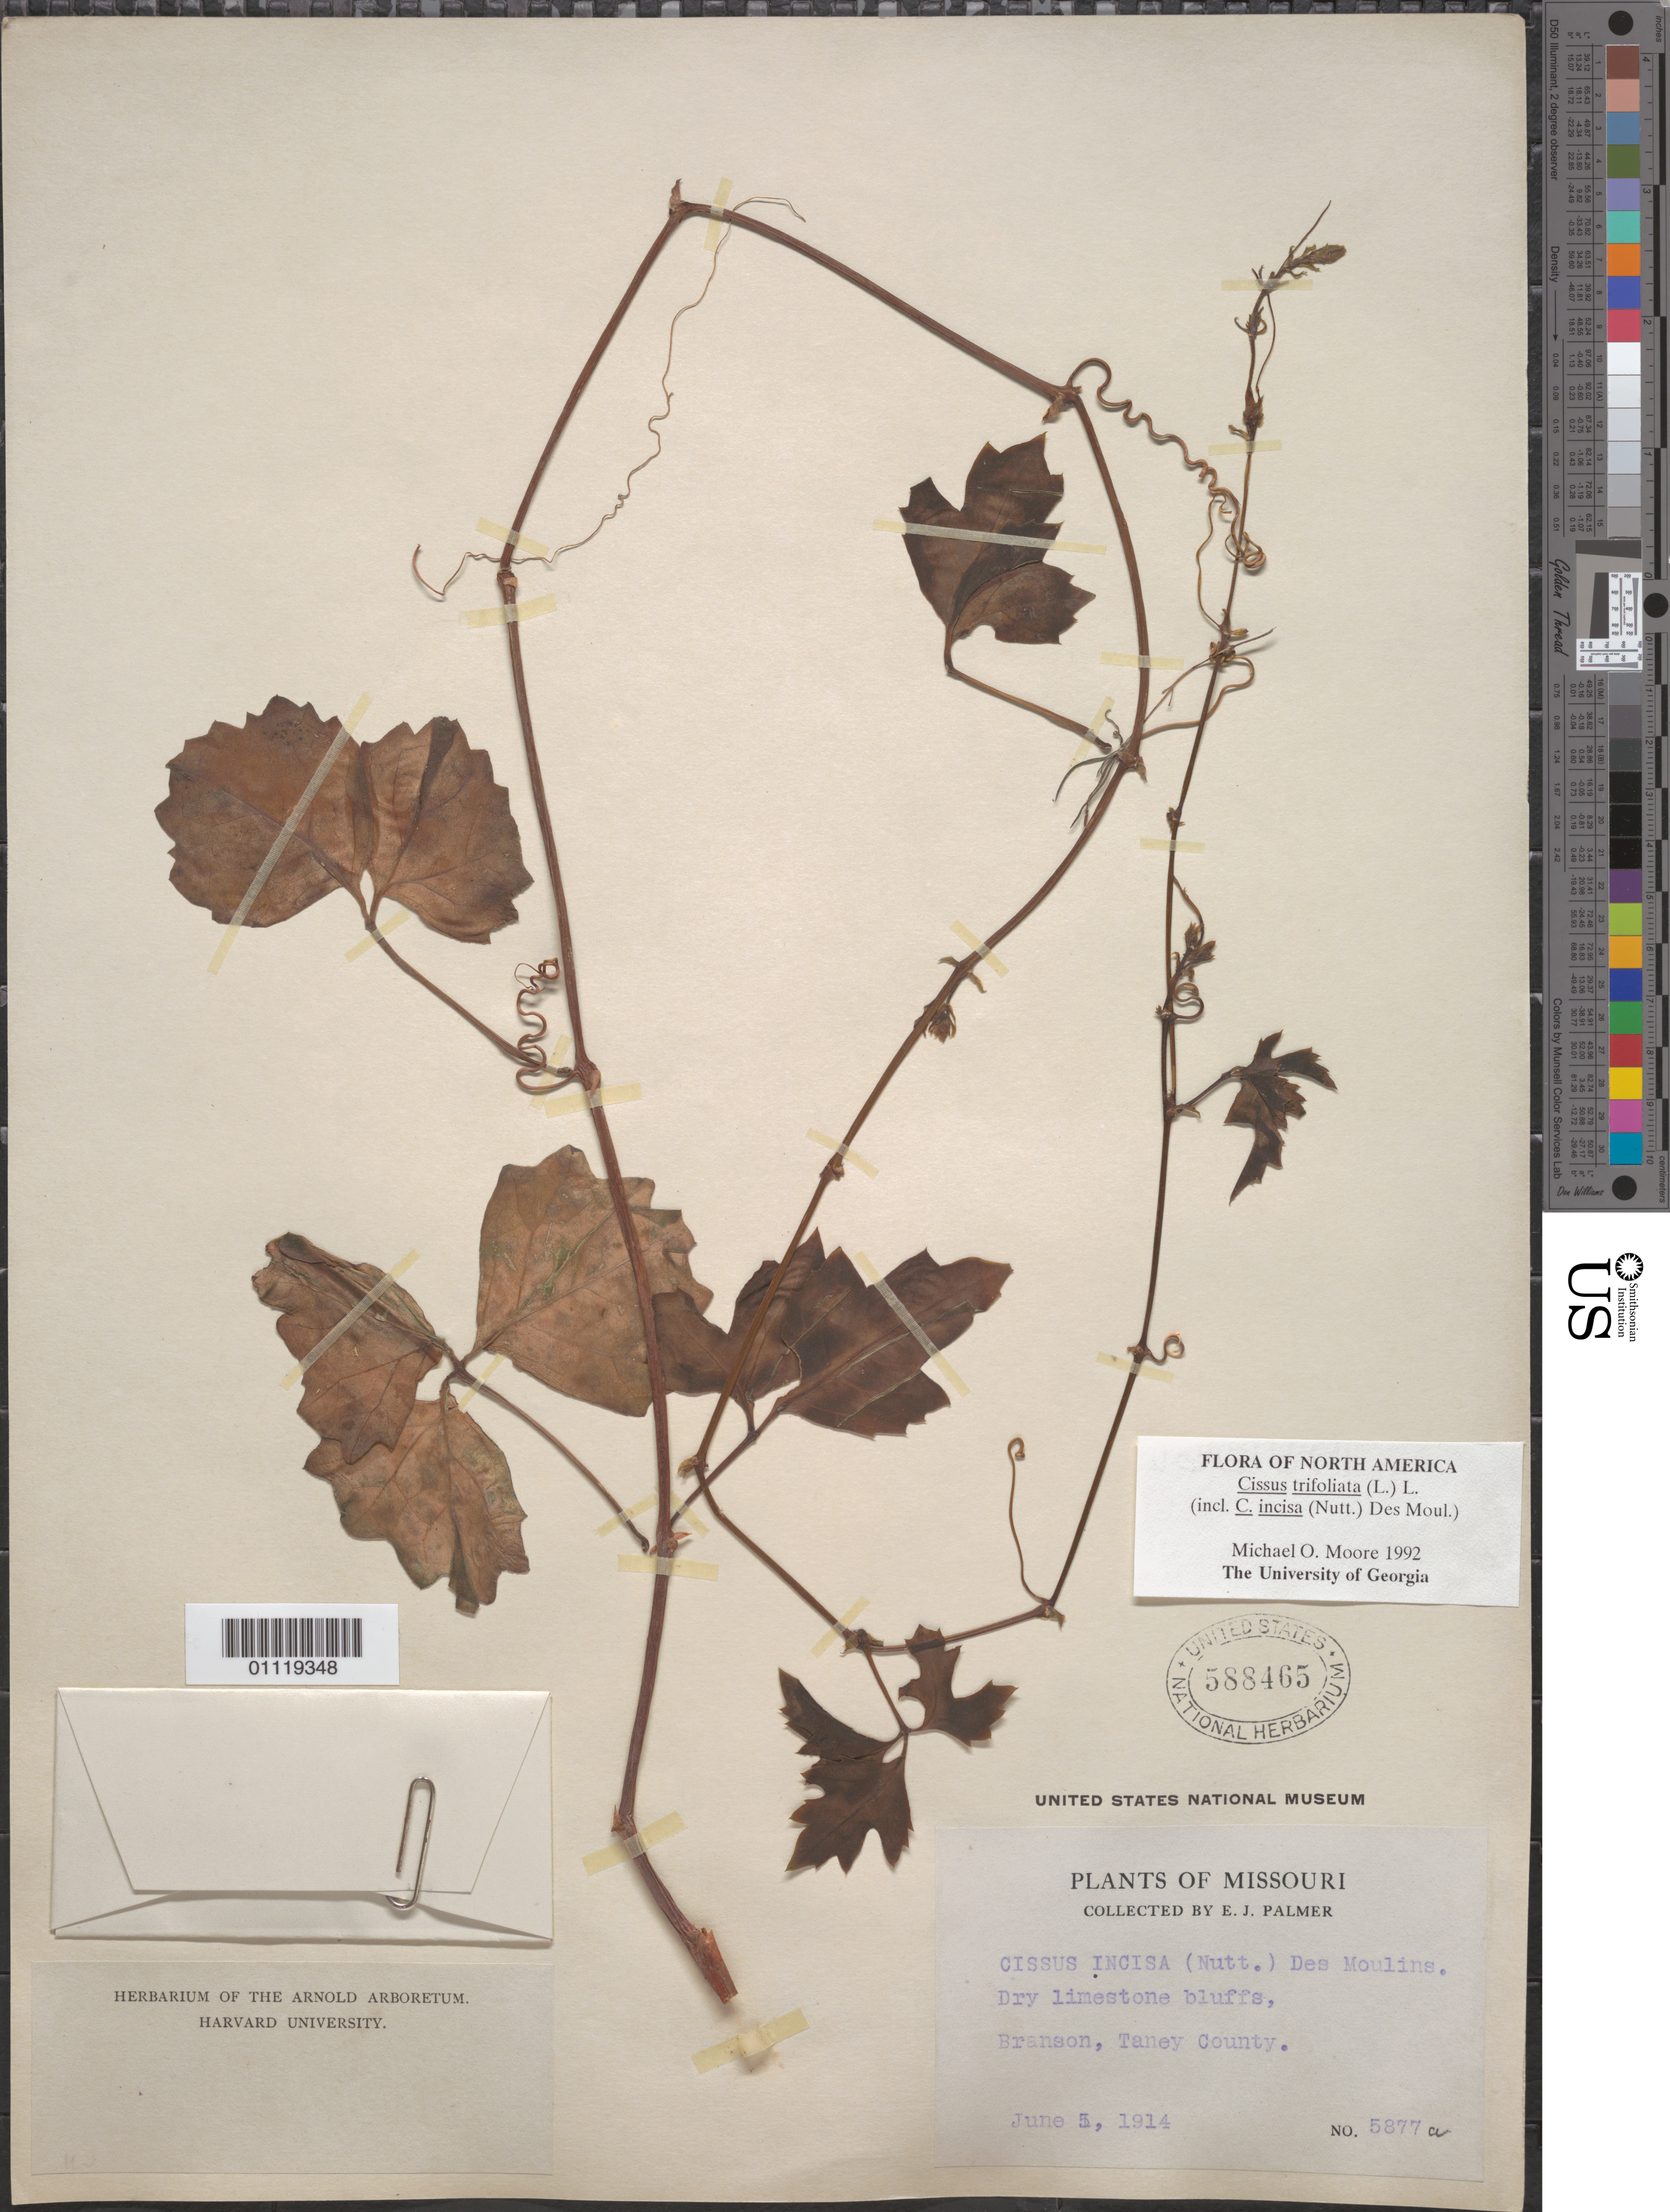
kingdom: Plantae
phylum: Tracheophyta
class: Magnoliopsida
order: Vitales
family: Vitaceae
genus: Cissus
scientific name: Cissus trifoliata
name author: (L.) L.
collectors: E. J. Palmer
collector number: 5877 a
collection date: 1914-06-05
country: United States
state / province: Missouri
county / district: Taney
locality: Branson.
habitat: Dry limestone bluffs.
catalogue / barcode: US 588465